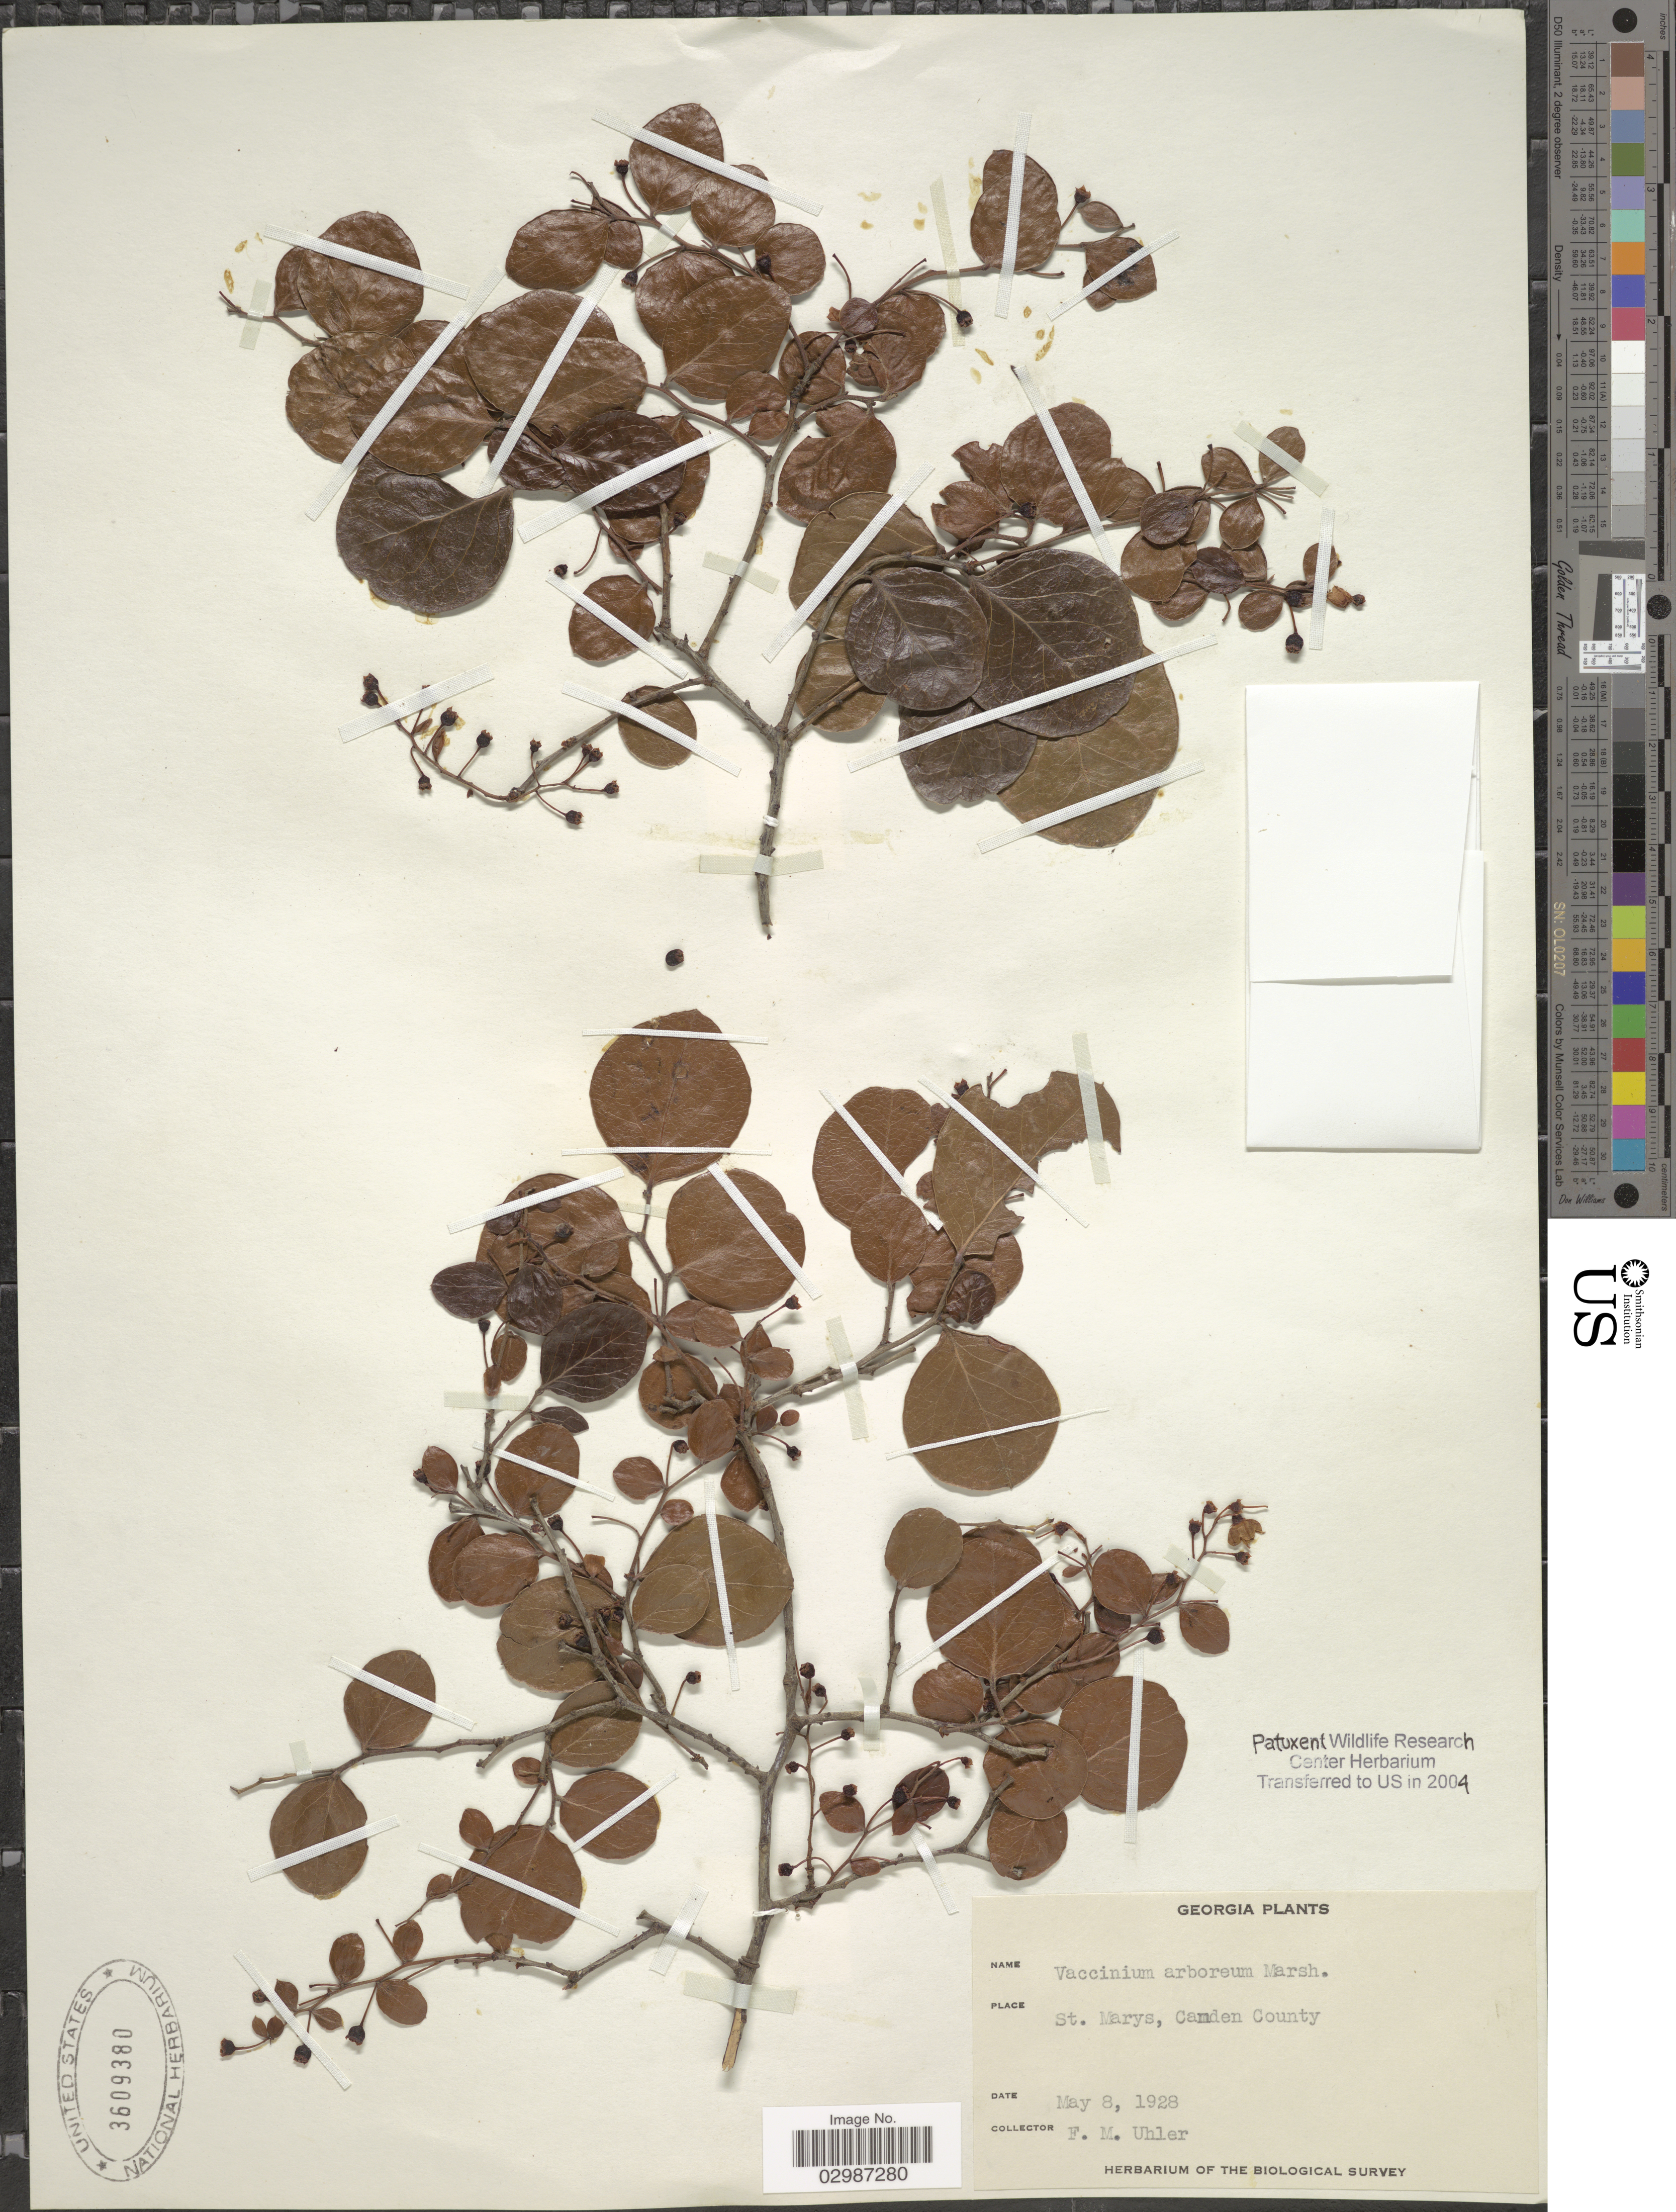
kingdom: Plantae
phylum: Tracheophyta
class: Magnoliopsida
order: Ericales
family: Ericaceae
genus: Vaccinium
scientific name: Vaccinium arboreum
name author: Marshall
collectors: F. M. Uhler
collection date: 1928-05-08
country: United States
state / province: Georgia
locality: St. Marys, Camden County.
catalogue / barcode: US 3609380